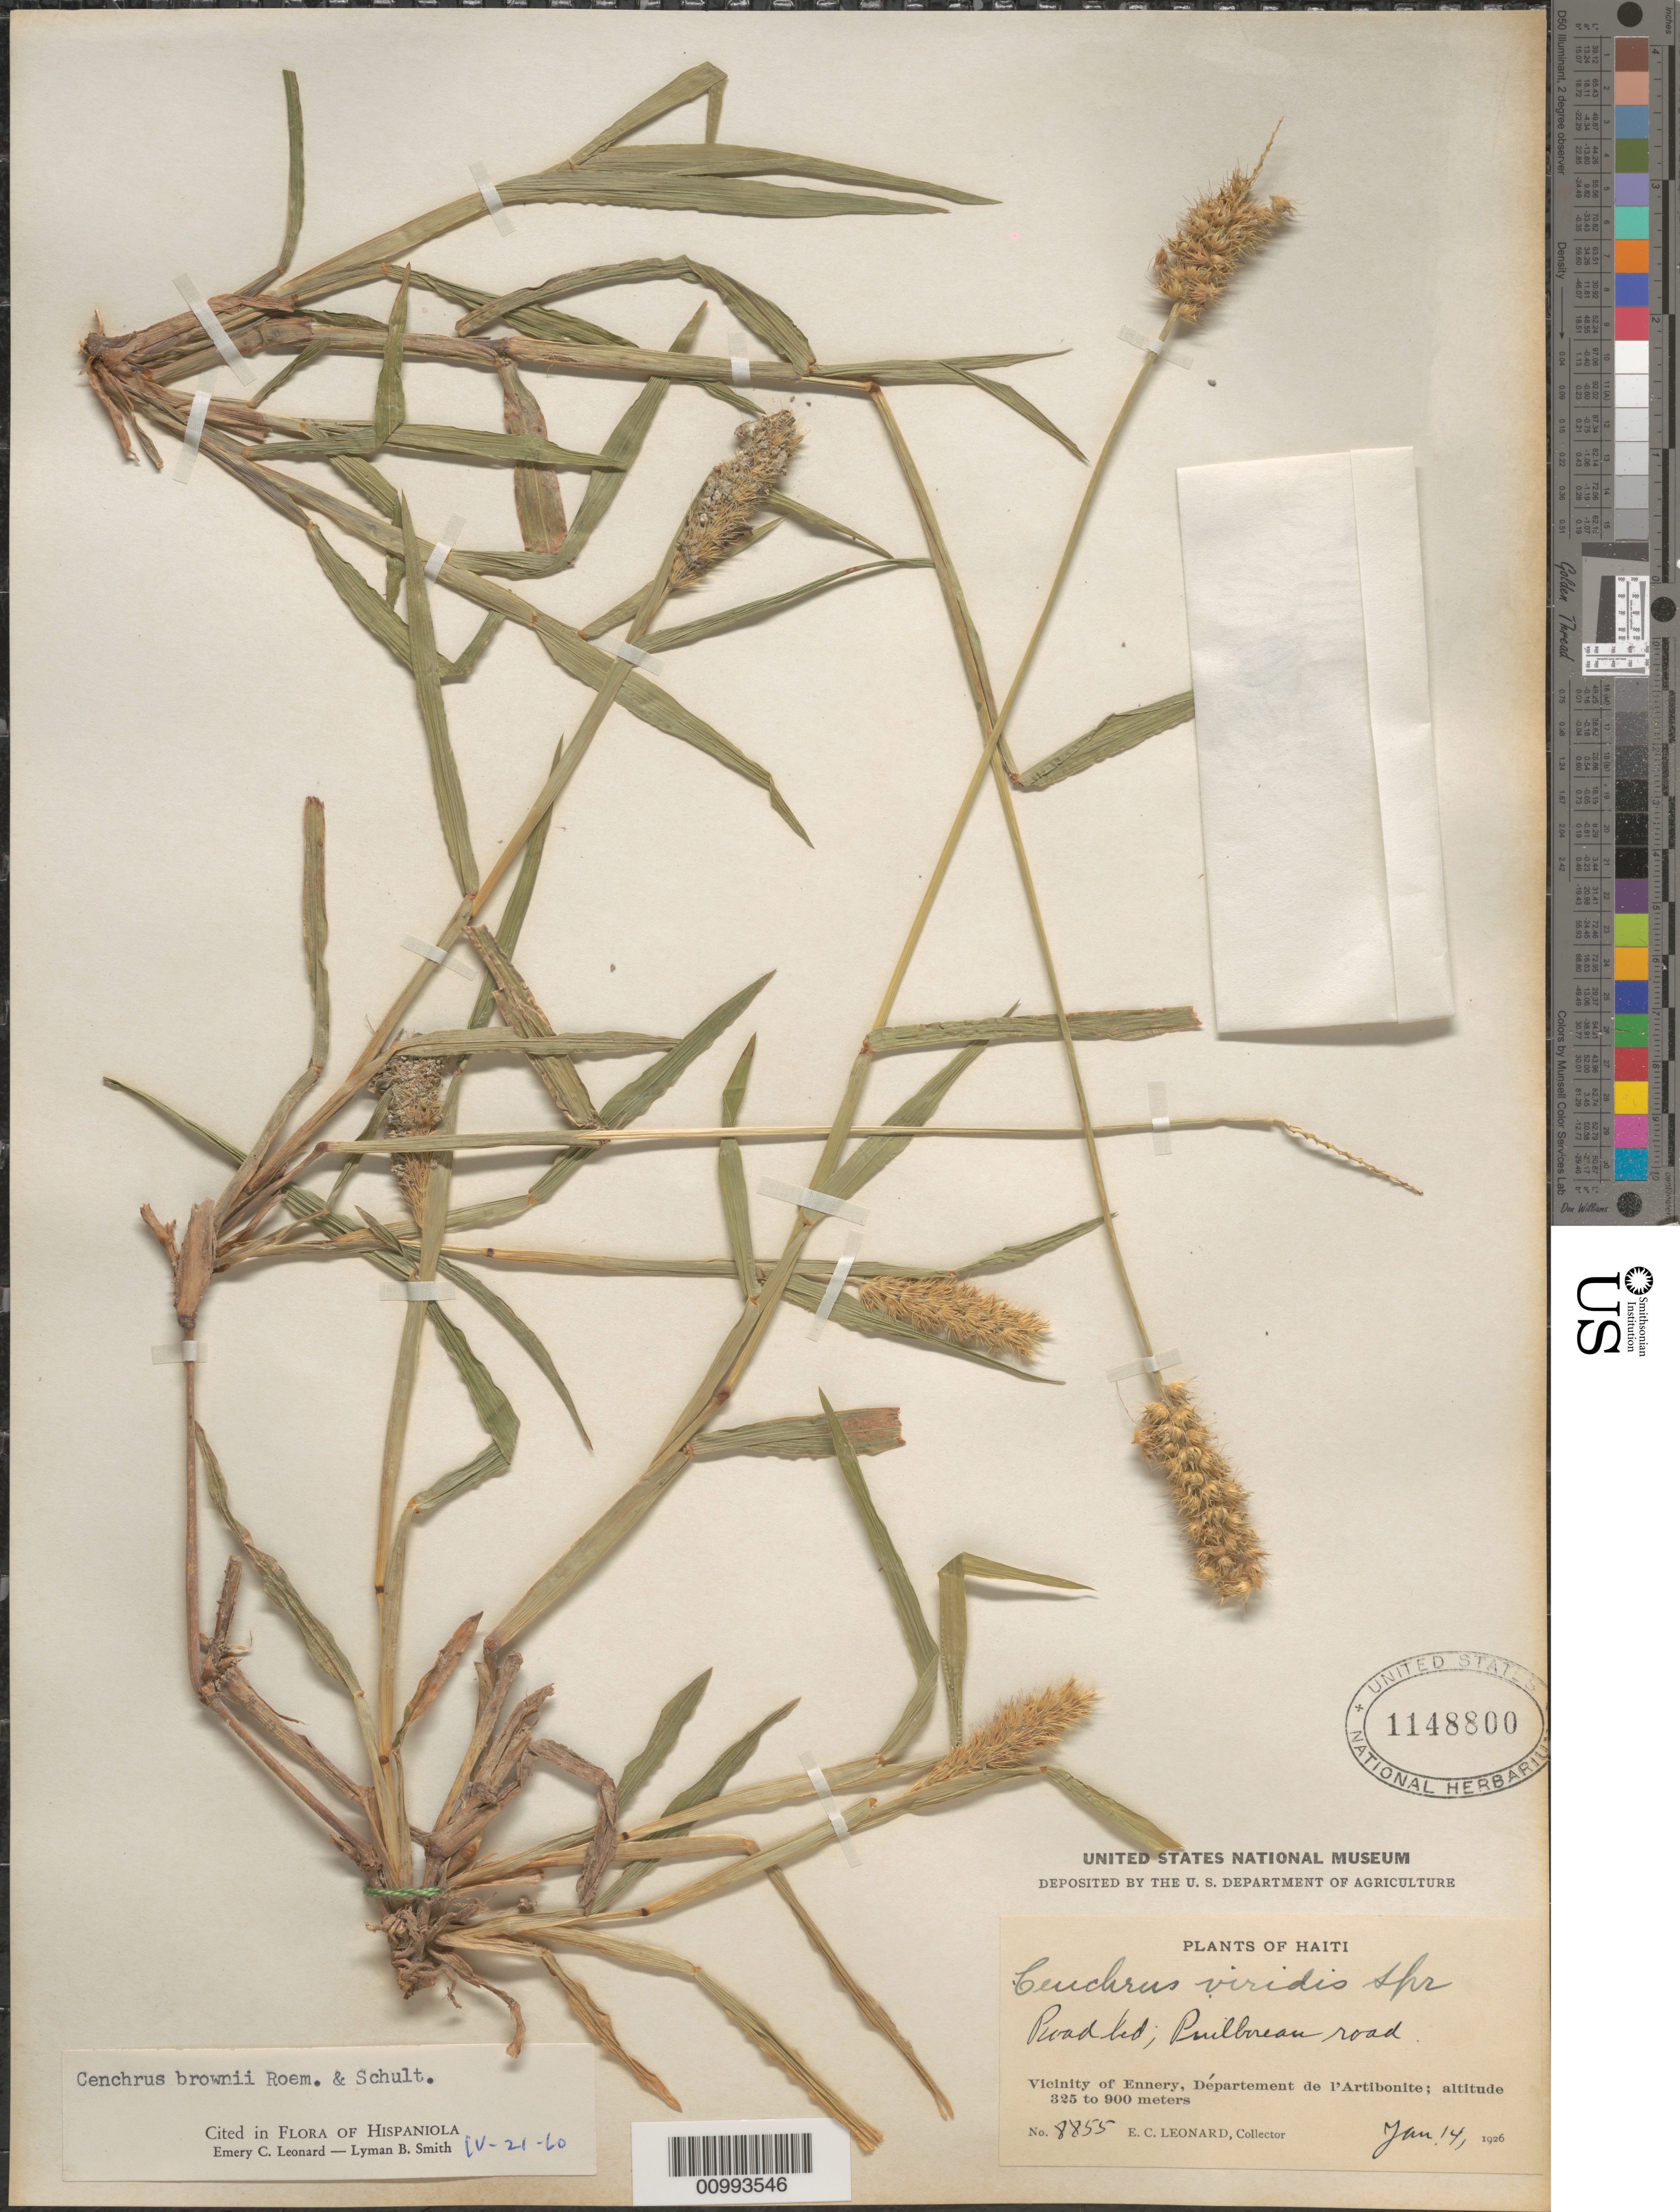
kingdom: Plantae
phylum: Tracheophyta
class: Liliopsida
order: Poales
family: Poaceae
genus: Cenchrus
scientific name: Cenchrus brownii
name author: Roem. & Schult.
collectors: E. C. Leonard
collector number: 8855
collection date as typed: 14 Jan 1926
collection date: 1926-01-14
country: Haiti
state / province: Artibonite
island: Hispaniola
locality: Vicinity of Ennery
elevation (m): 325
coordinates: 0 N, 0 E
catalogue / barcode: US 1148800